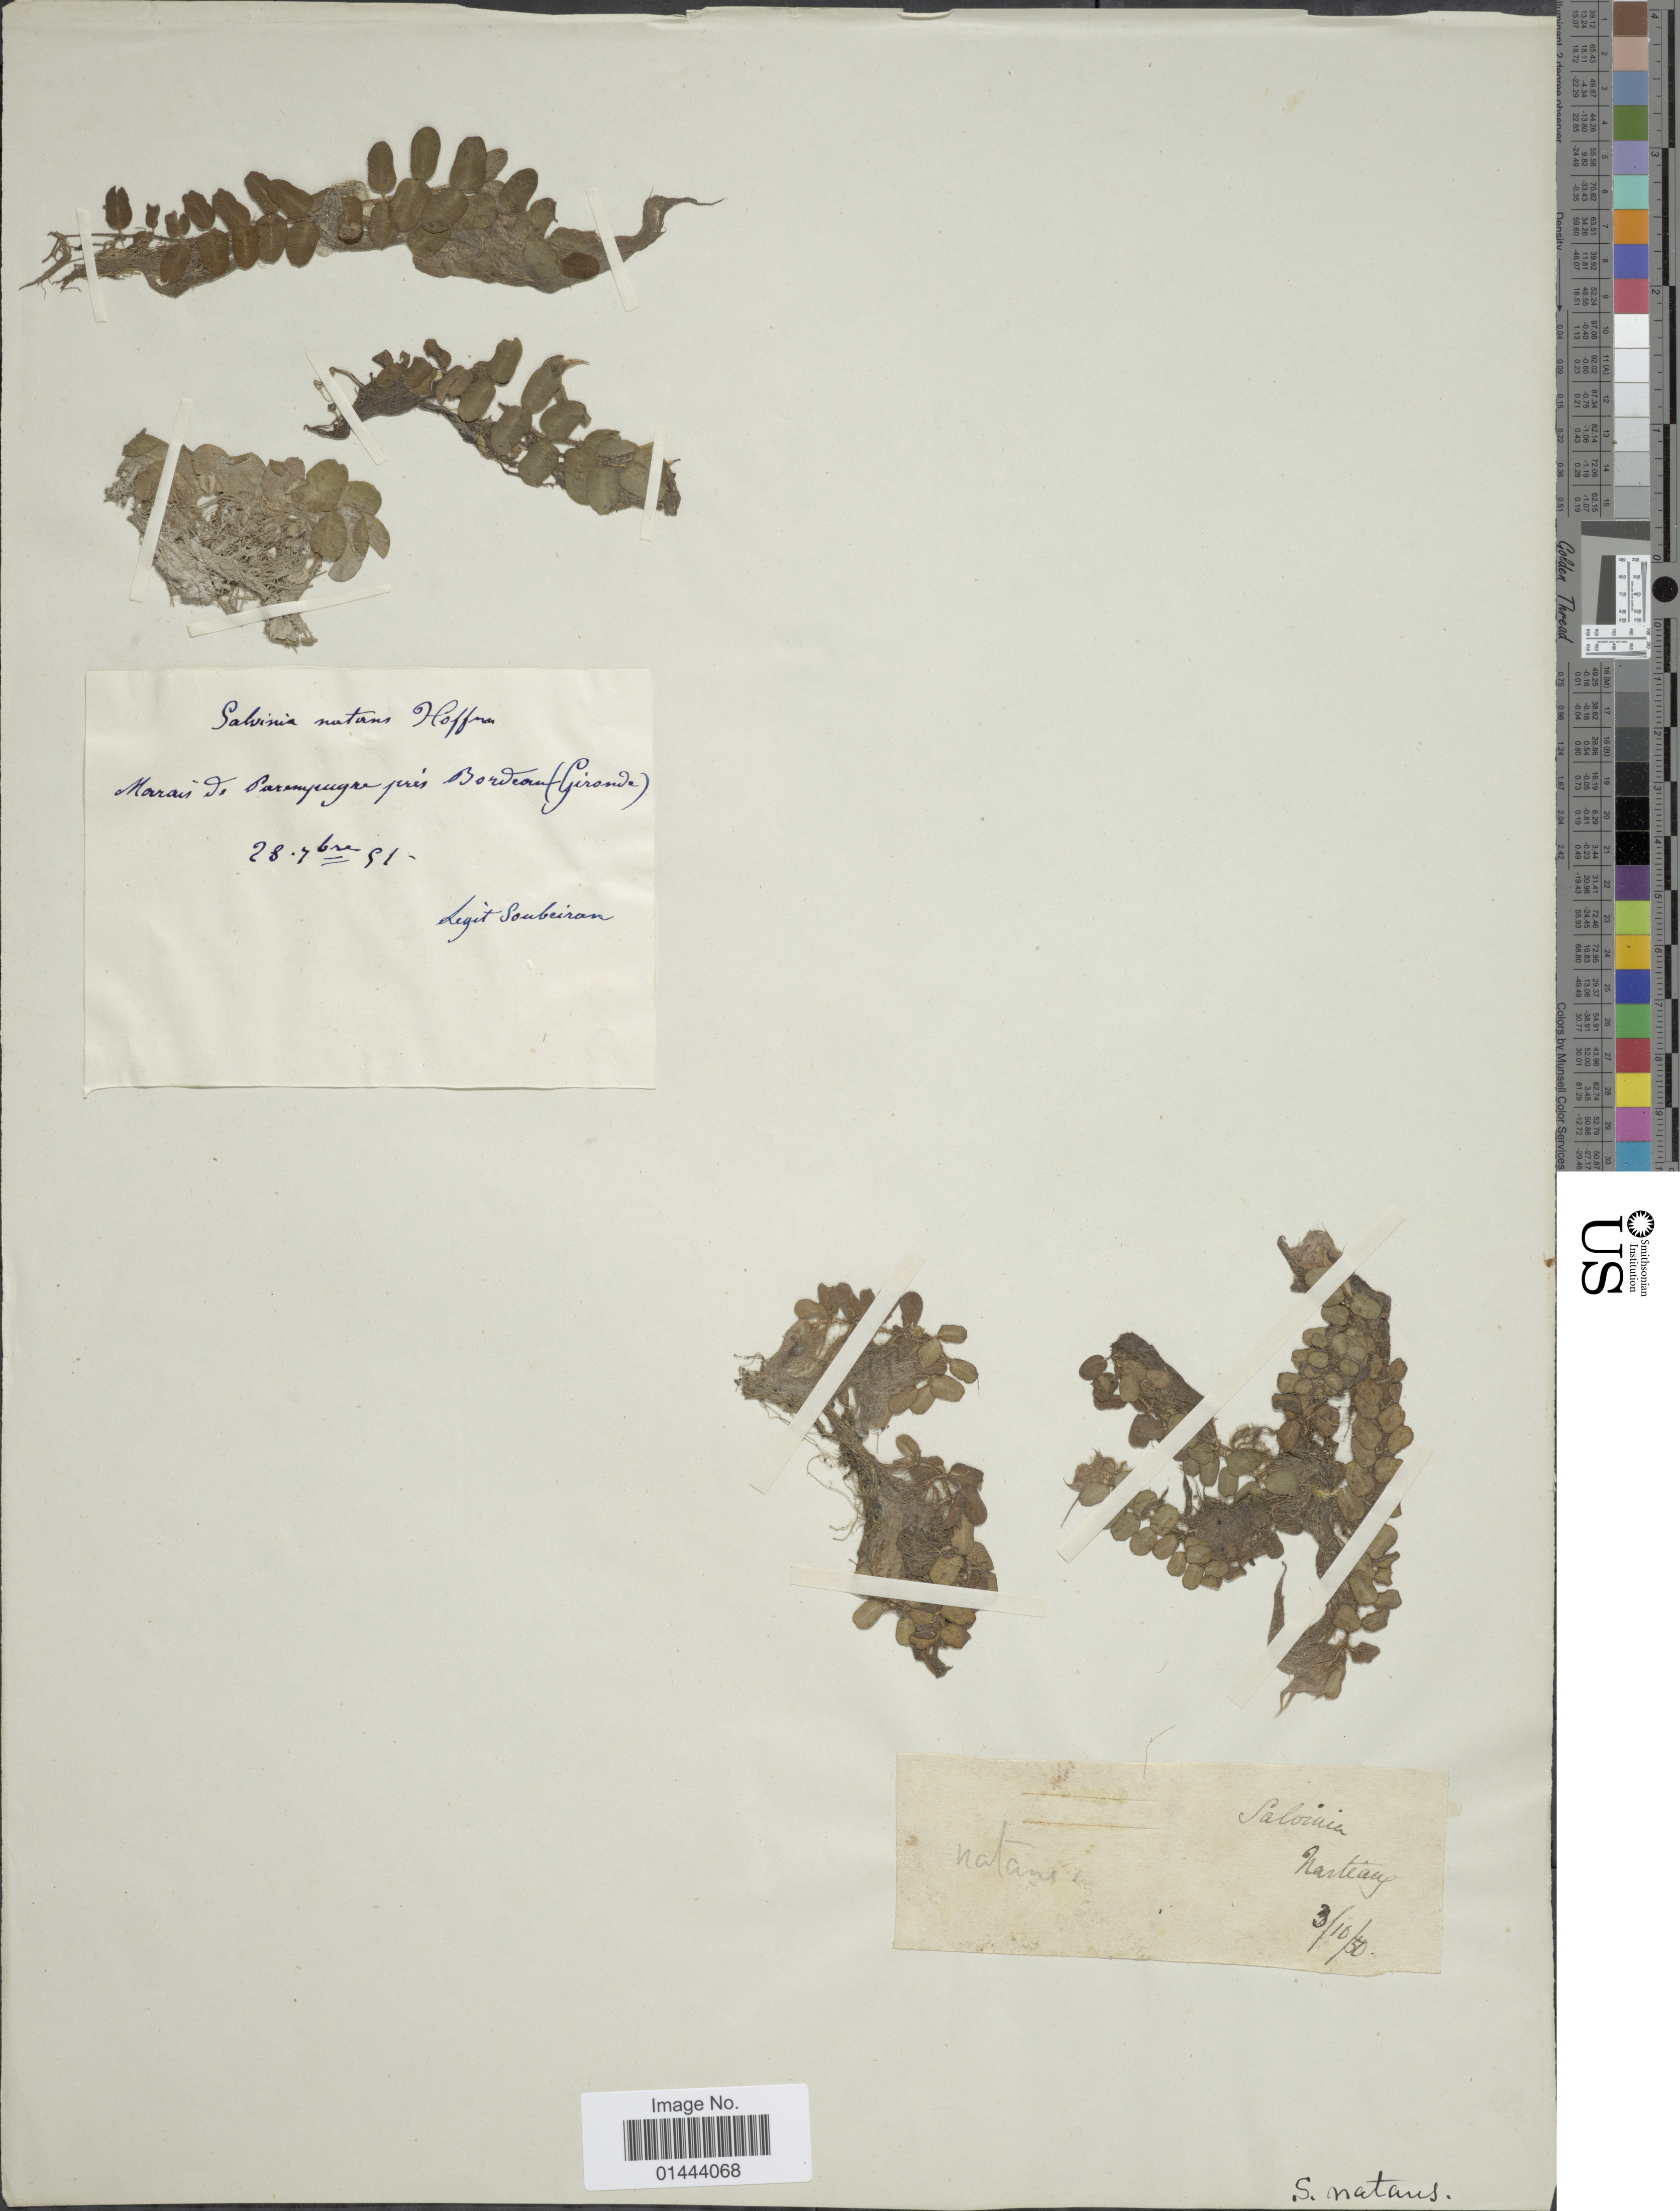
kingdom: Plantae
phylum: Tracheophyta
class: Polypodiopsida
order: Salviniales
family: Salviniaceae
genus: Salvinia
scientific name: Salvinia natans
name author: (L.) All.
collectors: Soubeiran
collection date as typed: Transcribed d/m/y: 28/9/91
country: France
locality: Marais de Parepugre prés Bordeau (Gironde) [interpreted]